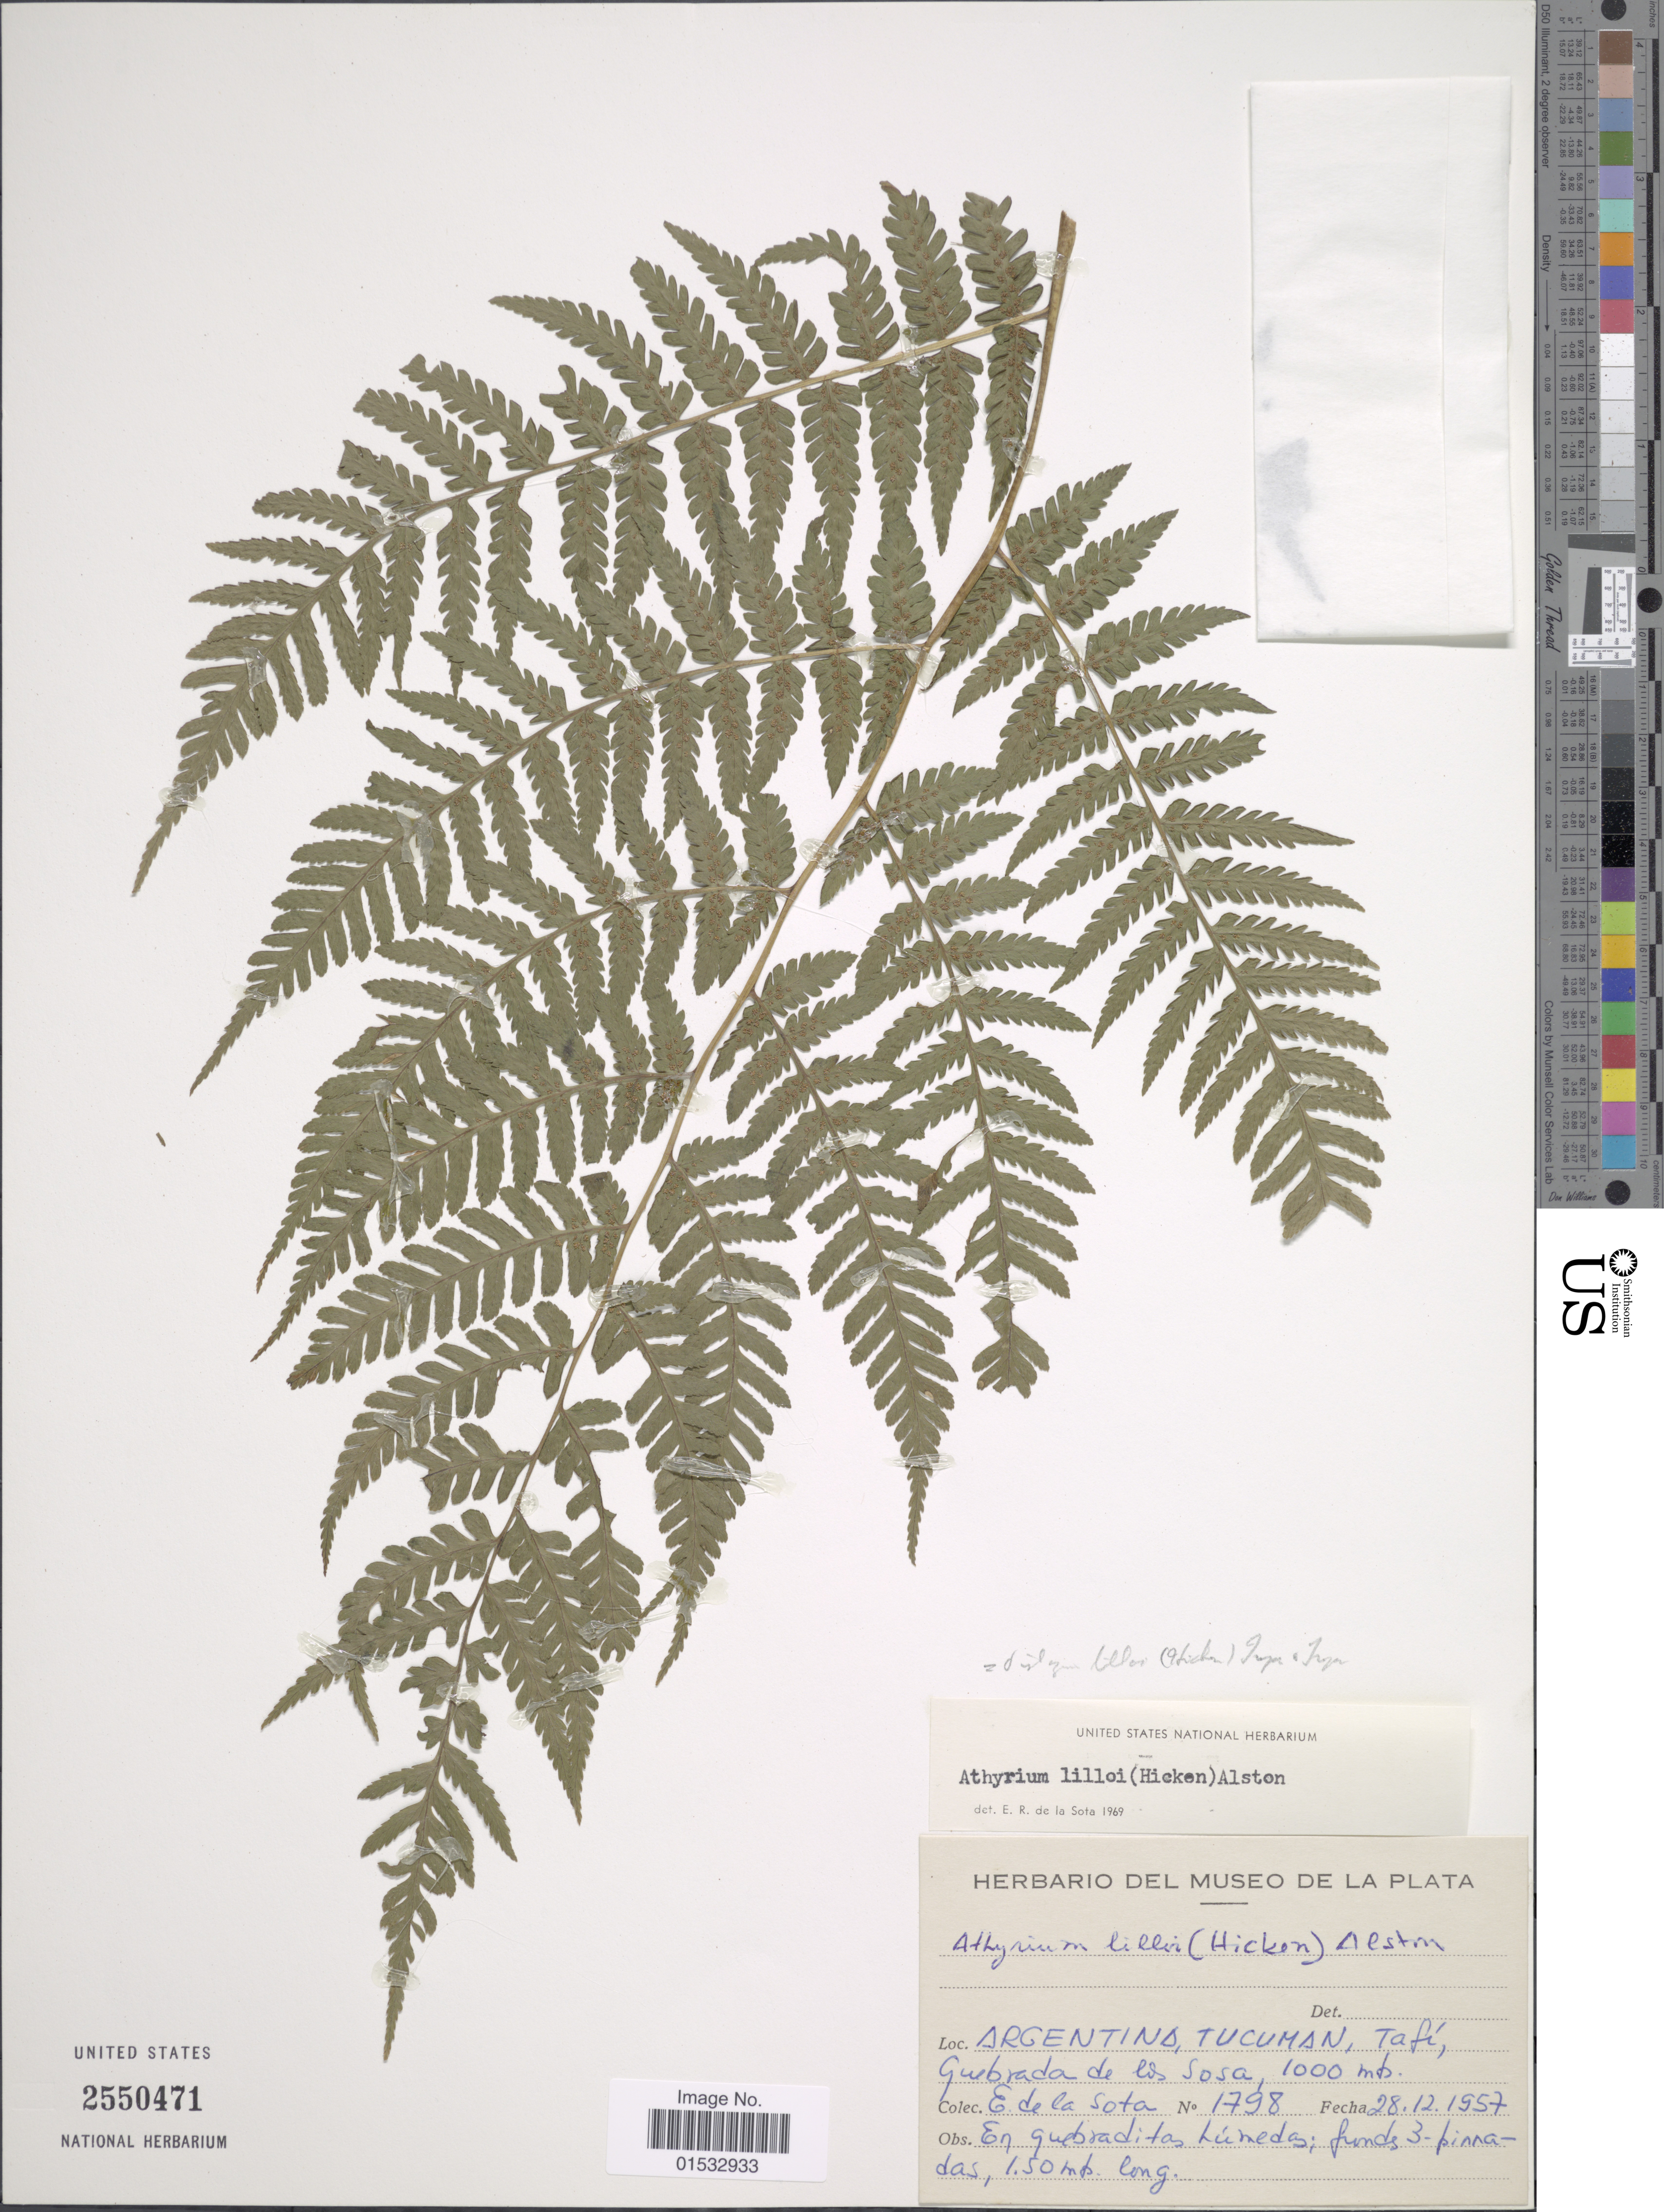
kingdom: Plantae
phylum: Tracheophyta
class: Polypodiopsida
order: Polypodiales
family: Athyriaceae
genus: Diplazium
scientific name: Diplazium lilloi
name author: (Hicken) R.M. Tryon & A.F. Tryon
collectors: E. R. de la Sota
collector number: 1798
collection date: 1957-12-28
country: Argentina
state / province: Tucuman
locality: Tafí, Quebrada de los Sosa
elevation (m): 1000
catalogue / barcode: US 2550471